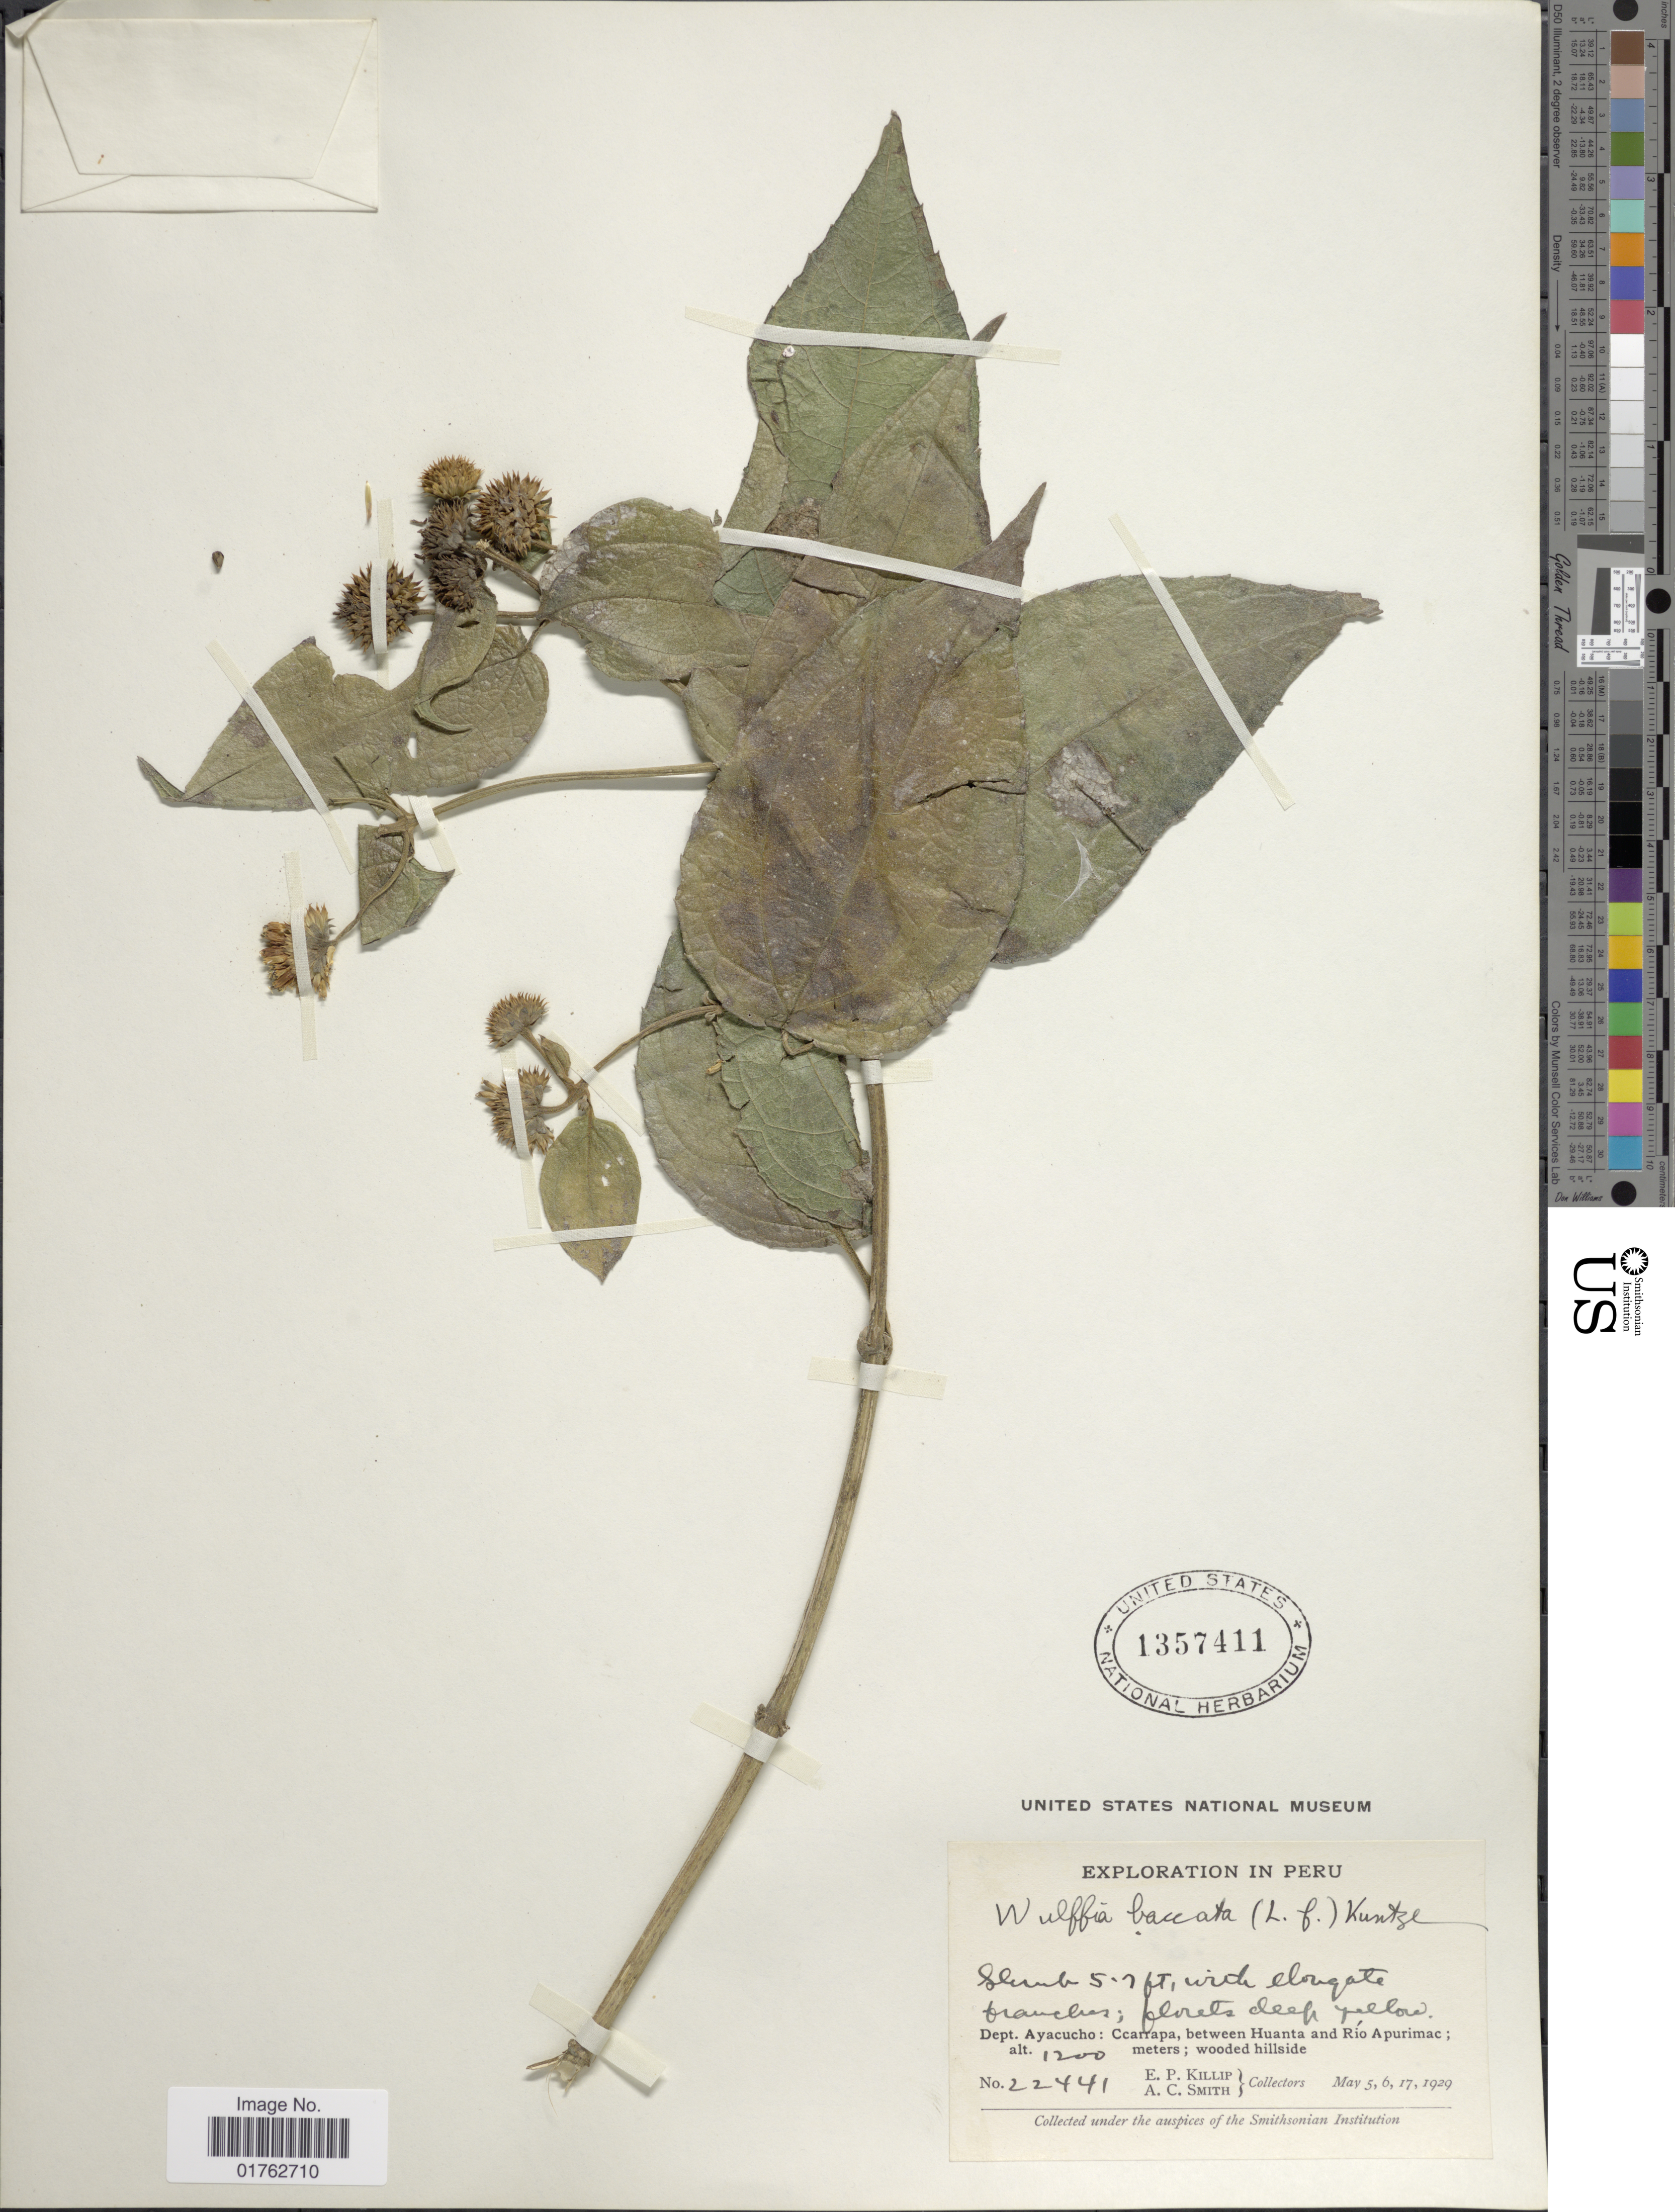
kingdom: Plantae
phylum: Tracheophyta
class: Magnoliopsida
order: Asterales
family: Asteraceae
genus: Wulffia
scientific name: Wulffia baccata var. baccata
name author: (L.) Kuntze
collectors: E. P. Killip & A. C. Smith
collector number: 22441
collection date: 1929-05-05/1929-05-17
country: Peru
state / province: Ayacucho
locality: Dept. Ayacucho: Ccarrapa, between Huanta and Rio Apurimac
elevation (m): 1200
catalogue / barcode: US 1357411